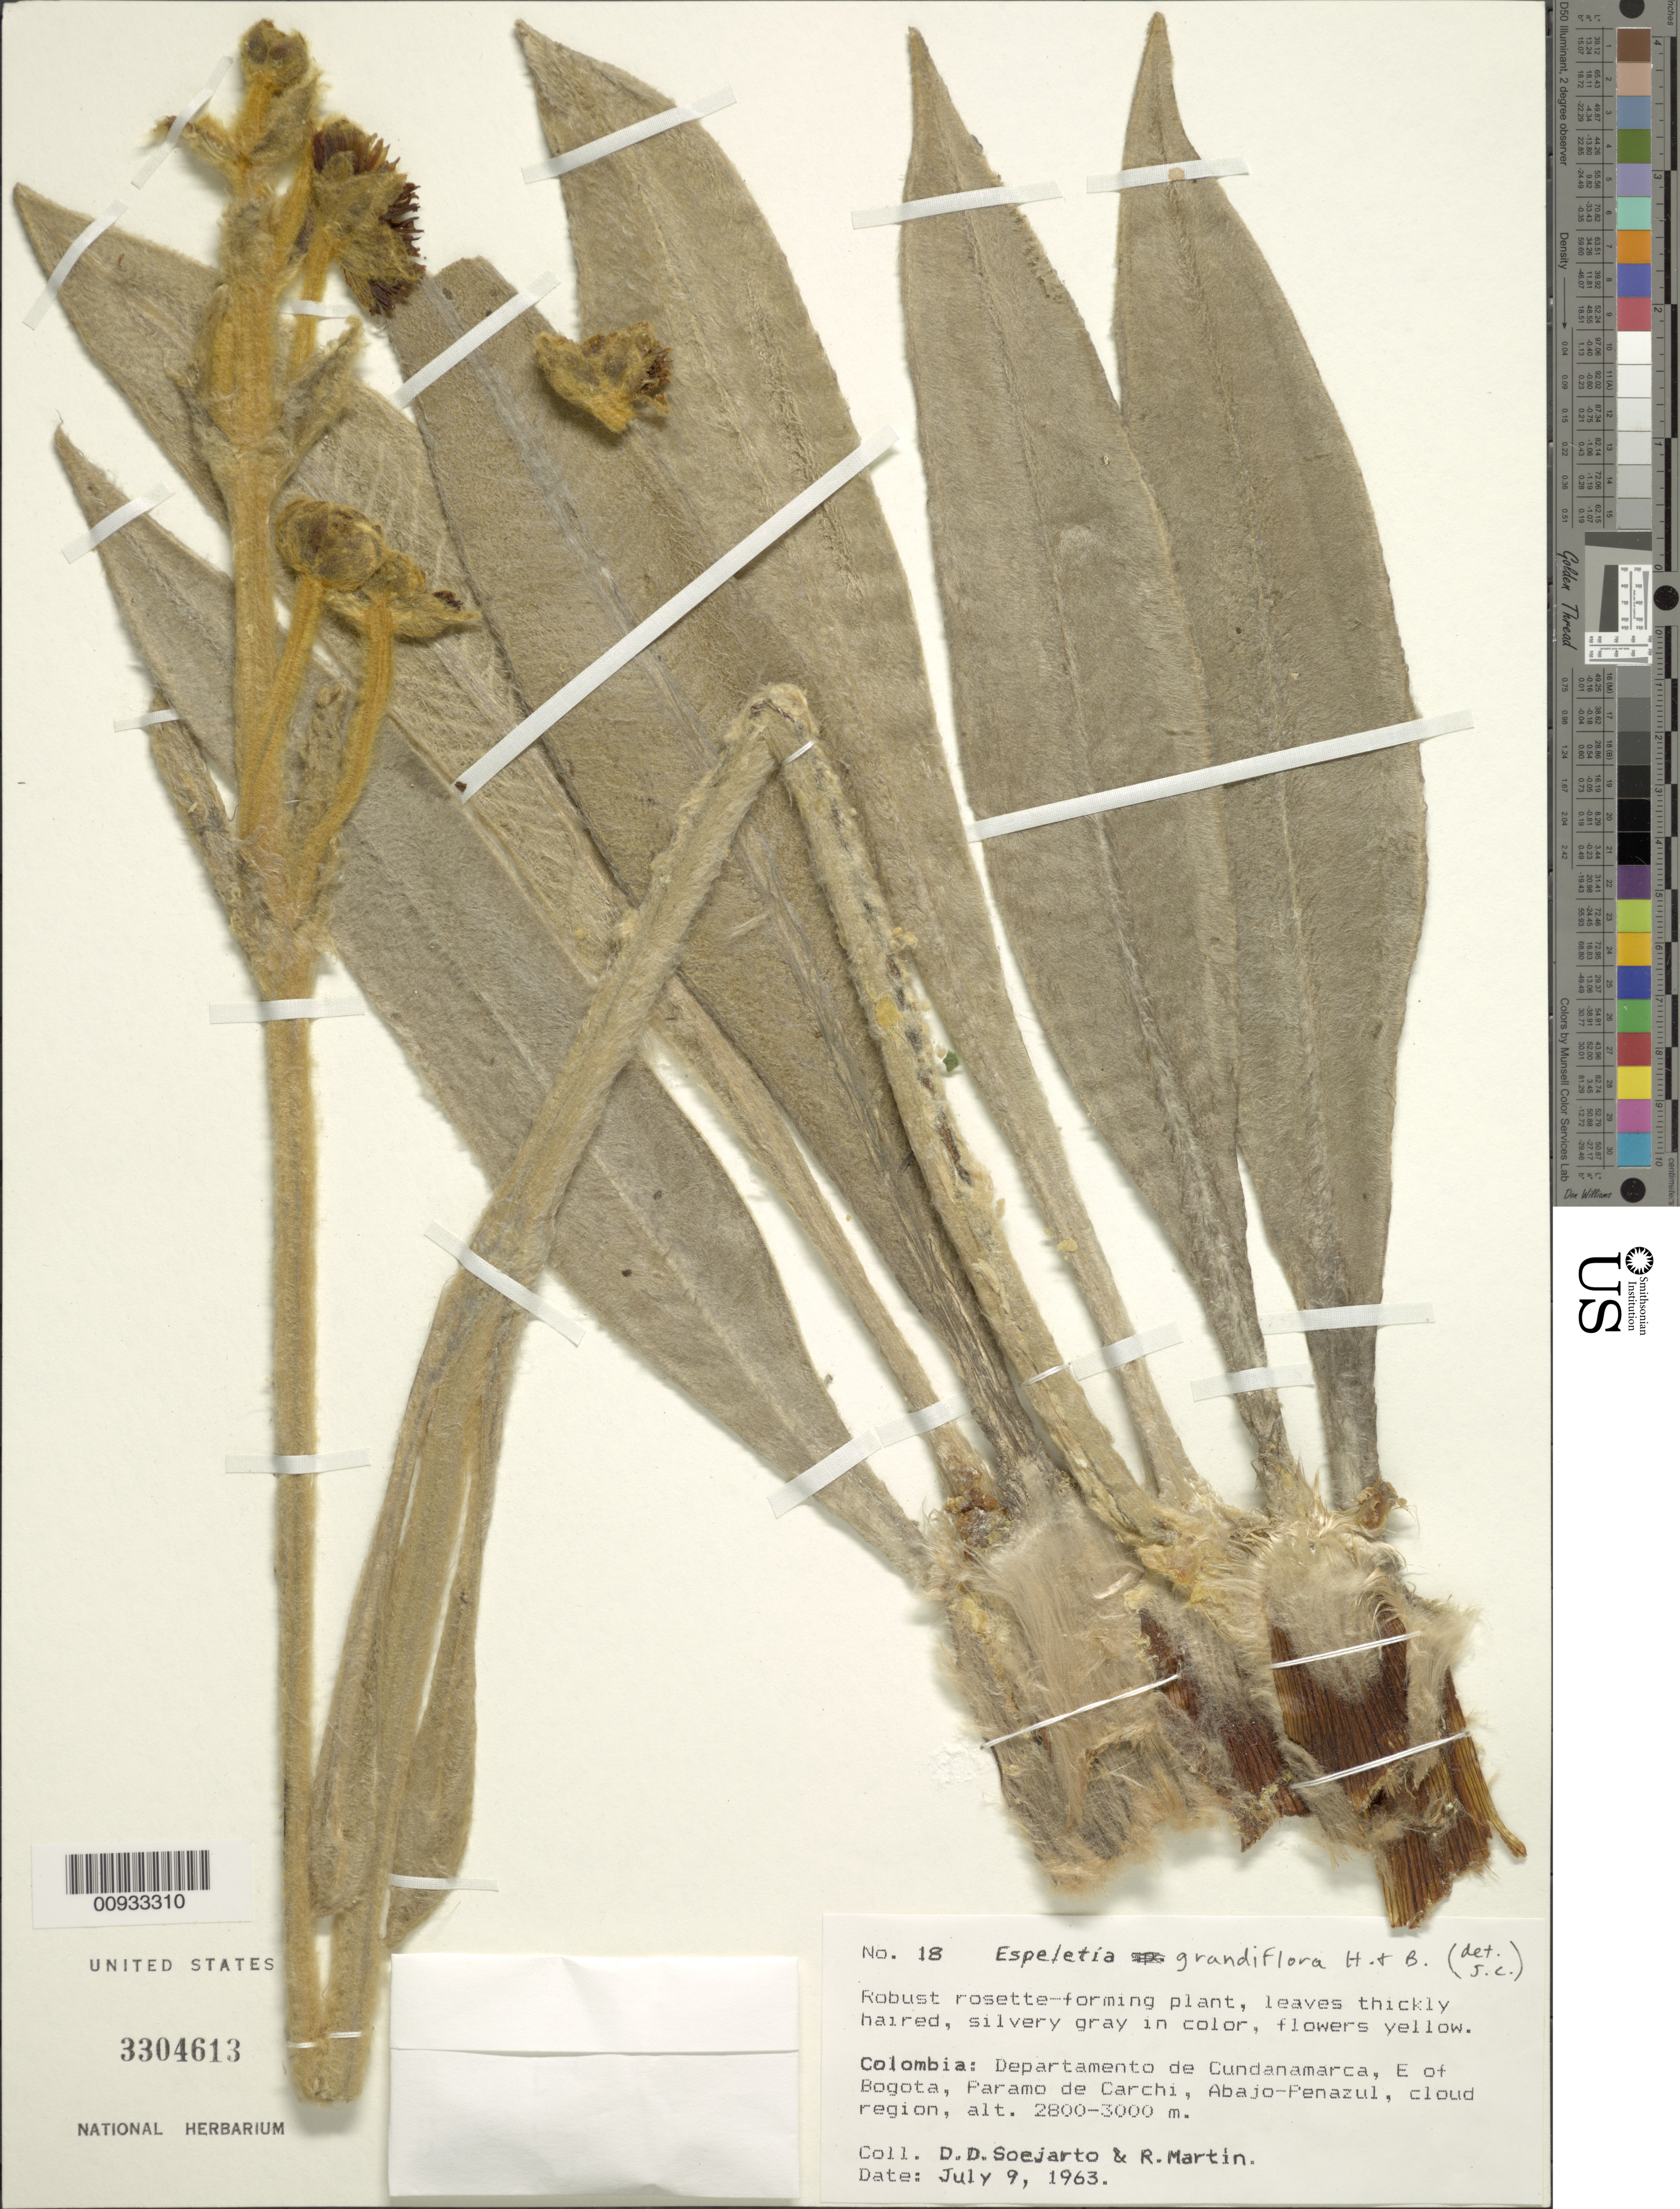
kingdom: Plantae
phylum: Tracheophyta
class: Magnoliopsida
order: Asterales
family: Asteraceae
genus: Espeletia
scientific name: Espeletia grandiflora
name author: Humb. & Bonpl.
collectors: D. D. Soejarto & R. Martin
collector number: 18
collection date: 1963-07-09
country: Colombia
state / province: Cundinamarca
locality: Páramo de Choachí. E of Bogotá, Abajo-Peñazul, clud region.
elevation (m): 2800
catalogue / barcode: US 3304613